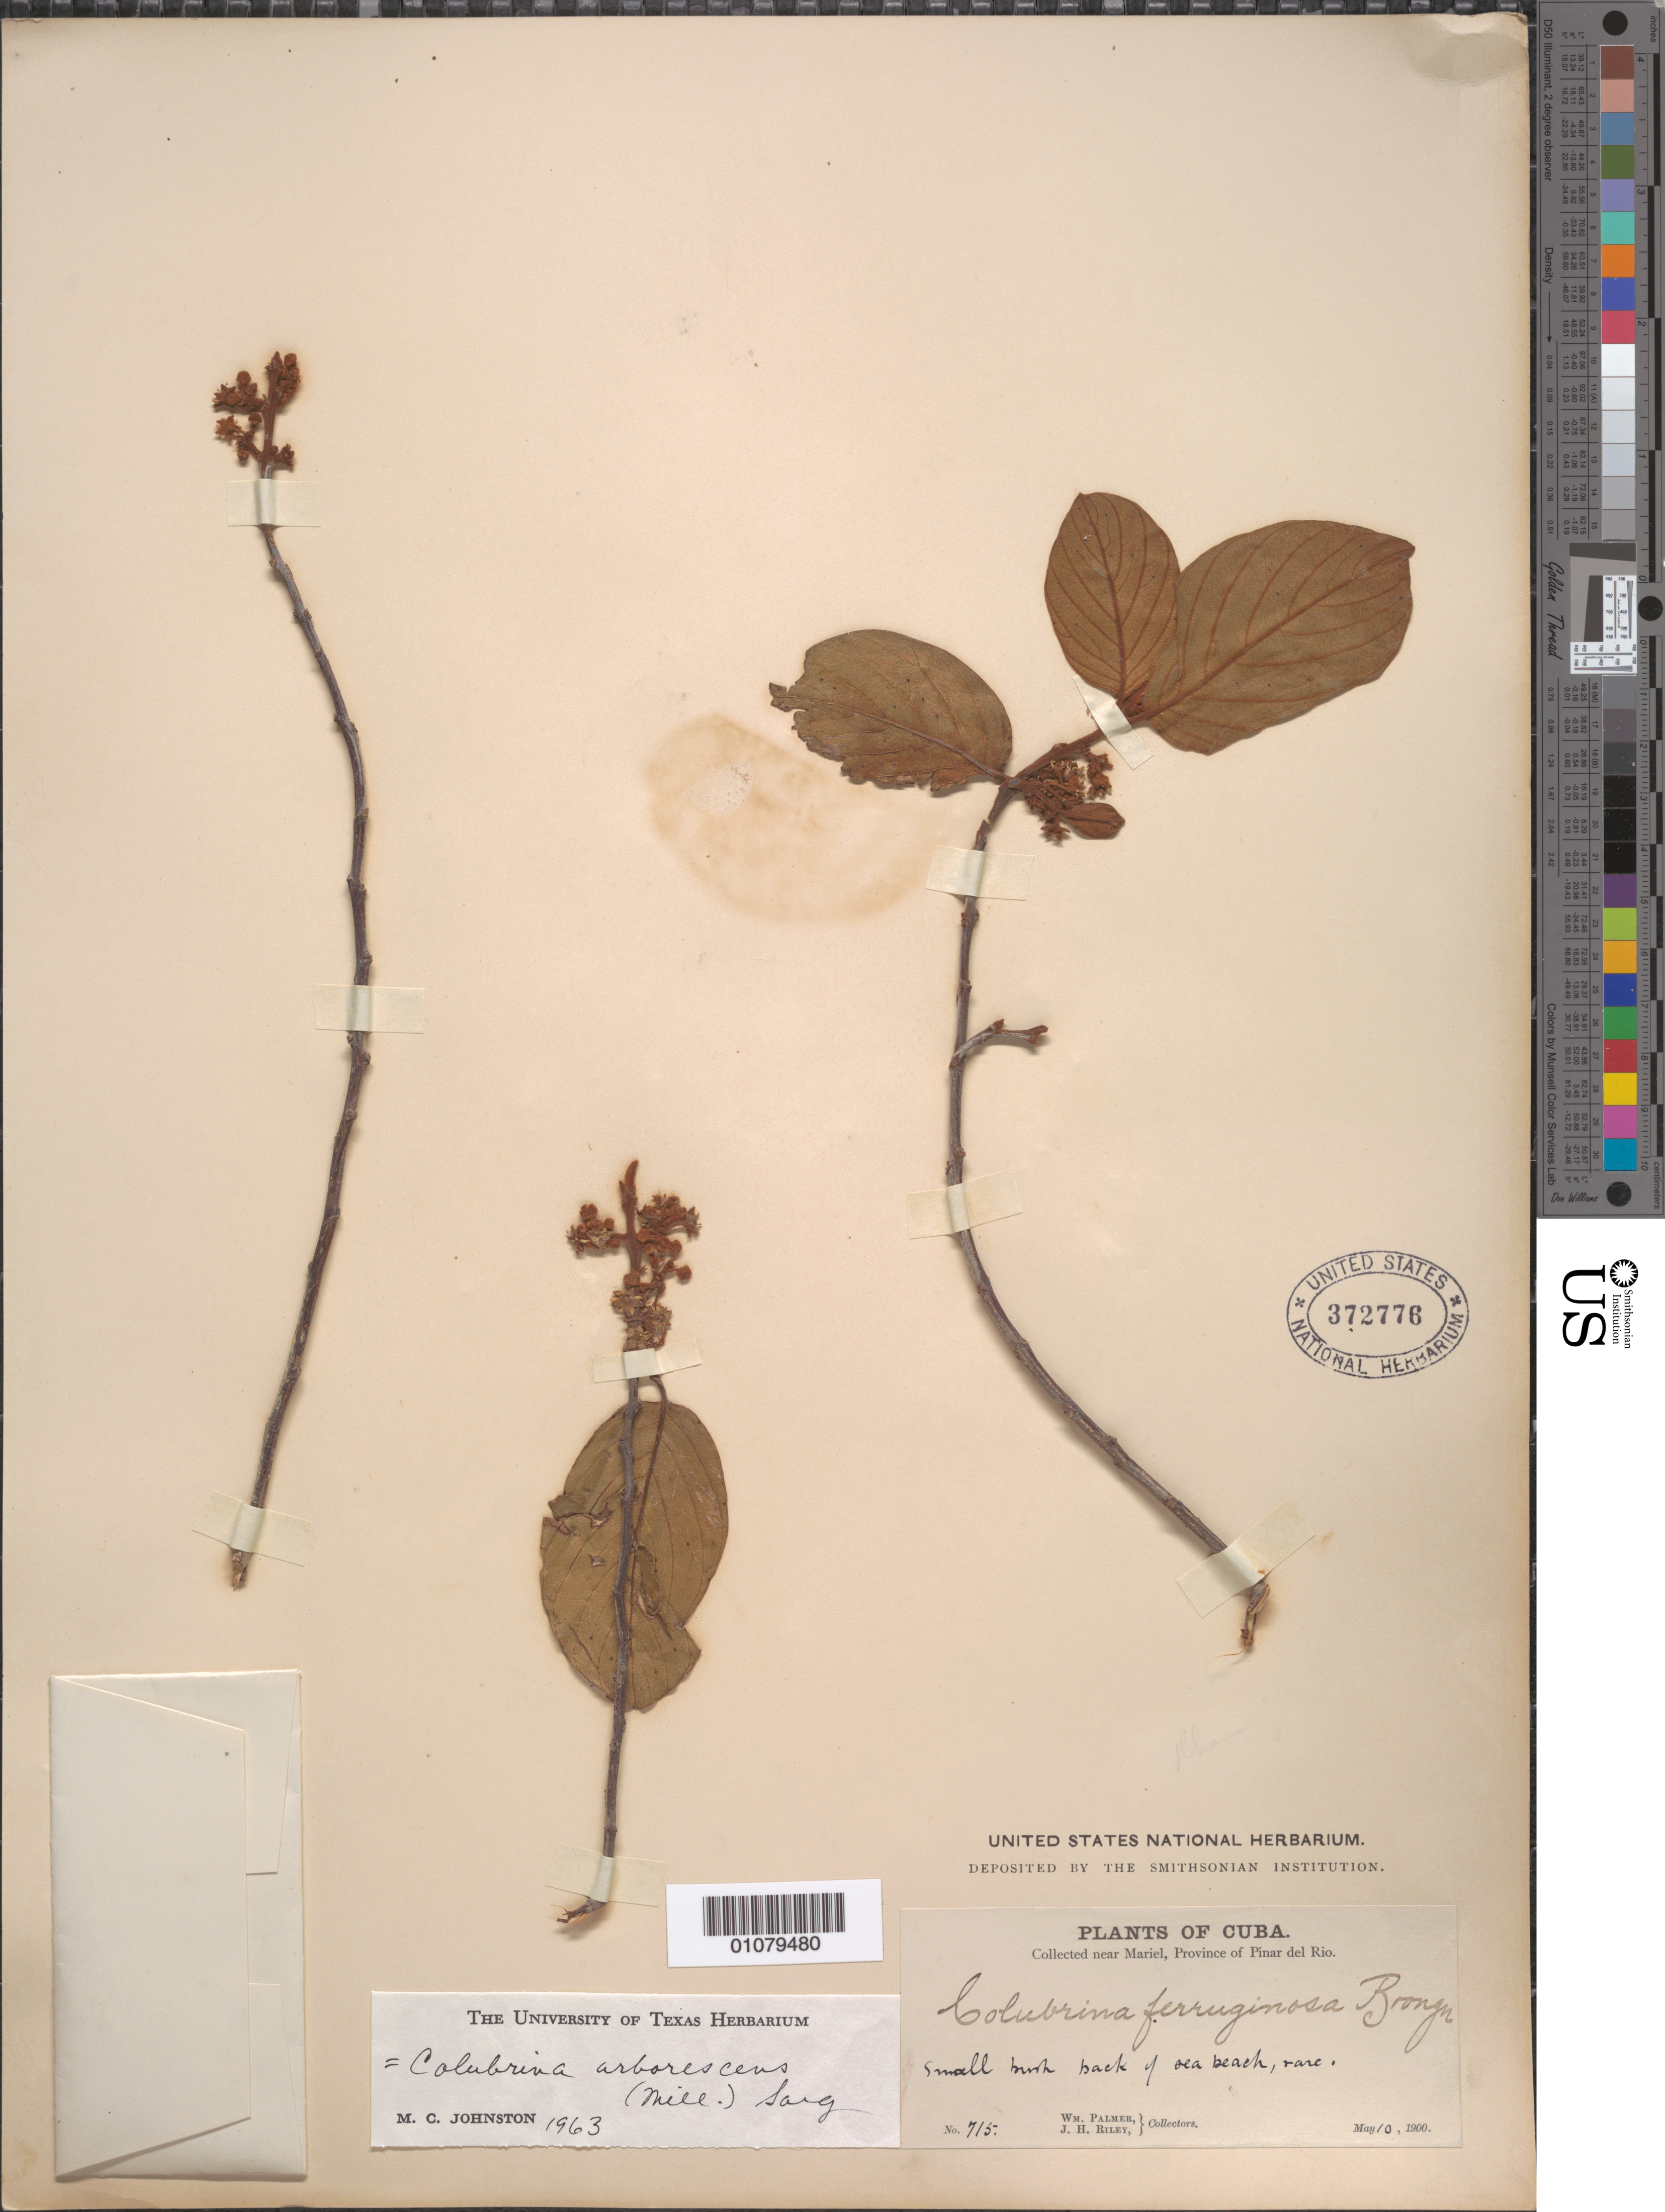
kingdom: Plantae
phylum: Tracheophyta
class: Magnoliopsida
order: Rosales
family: Rhamnaceae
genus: Colubrina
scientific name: Colubrina arborescens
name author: (Mill.) Sarg.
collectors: W. Palmer & J. H. Riley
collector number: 715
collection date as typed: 10 May 1900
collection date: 1900-05-10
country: Cuba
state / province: La Habana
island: Cuba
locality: near Mariel, Province of Pinar del Rio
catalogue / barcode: US 372776